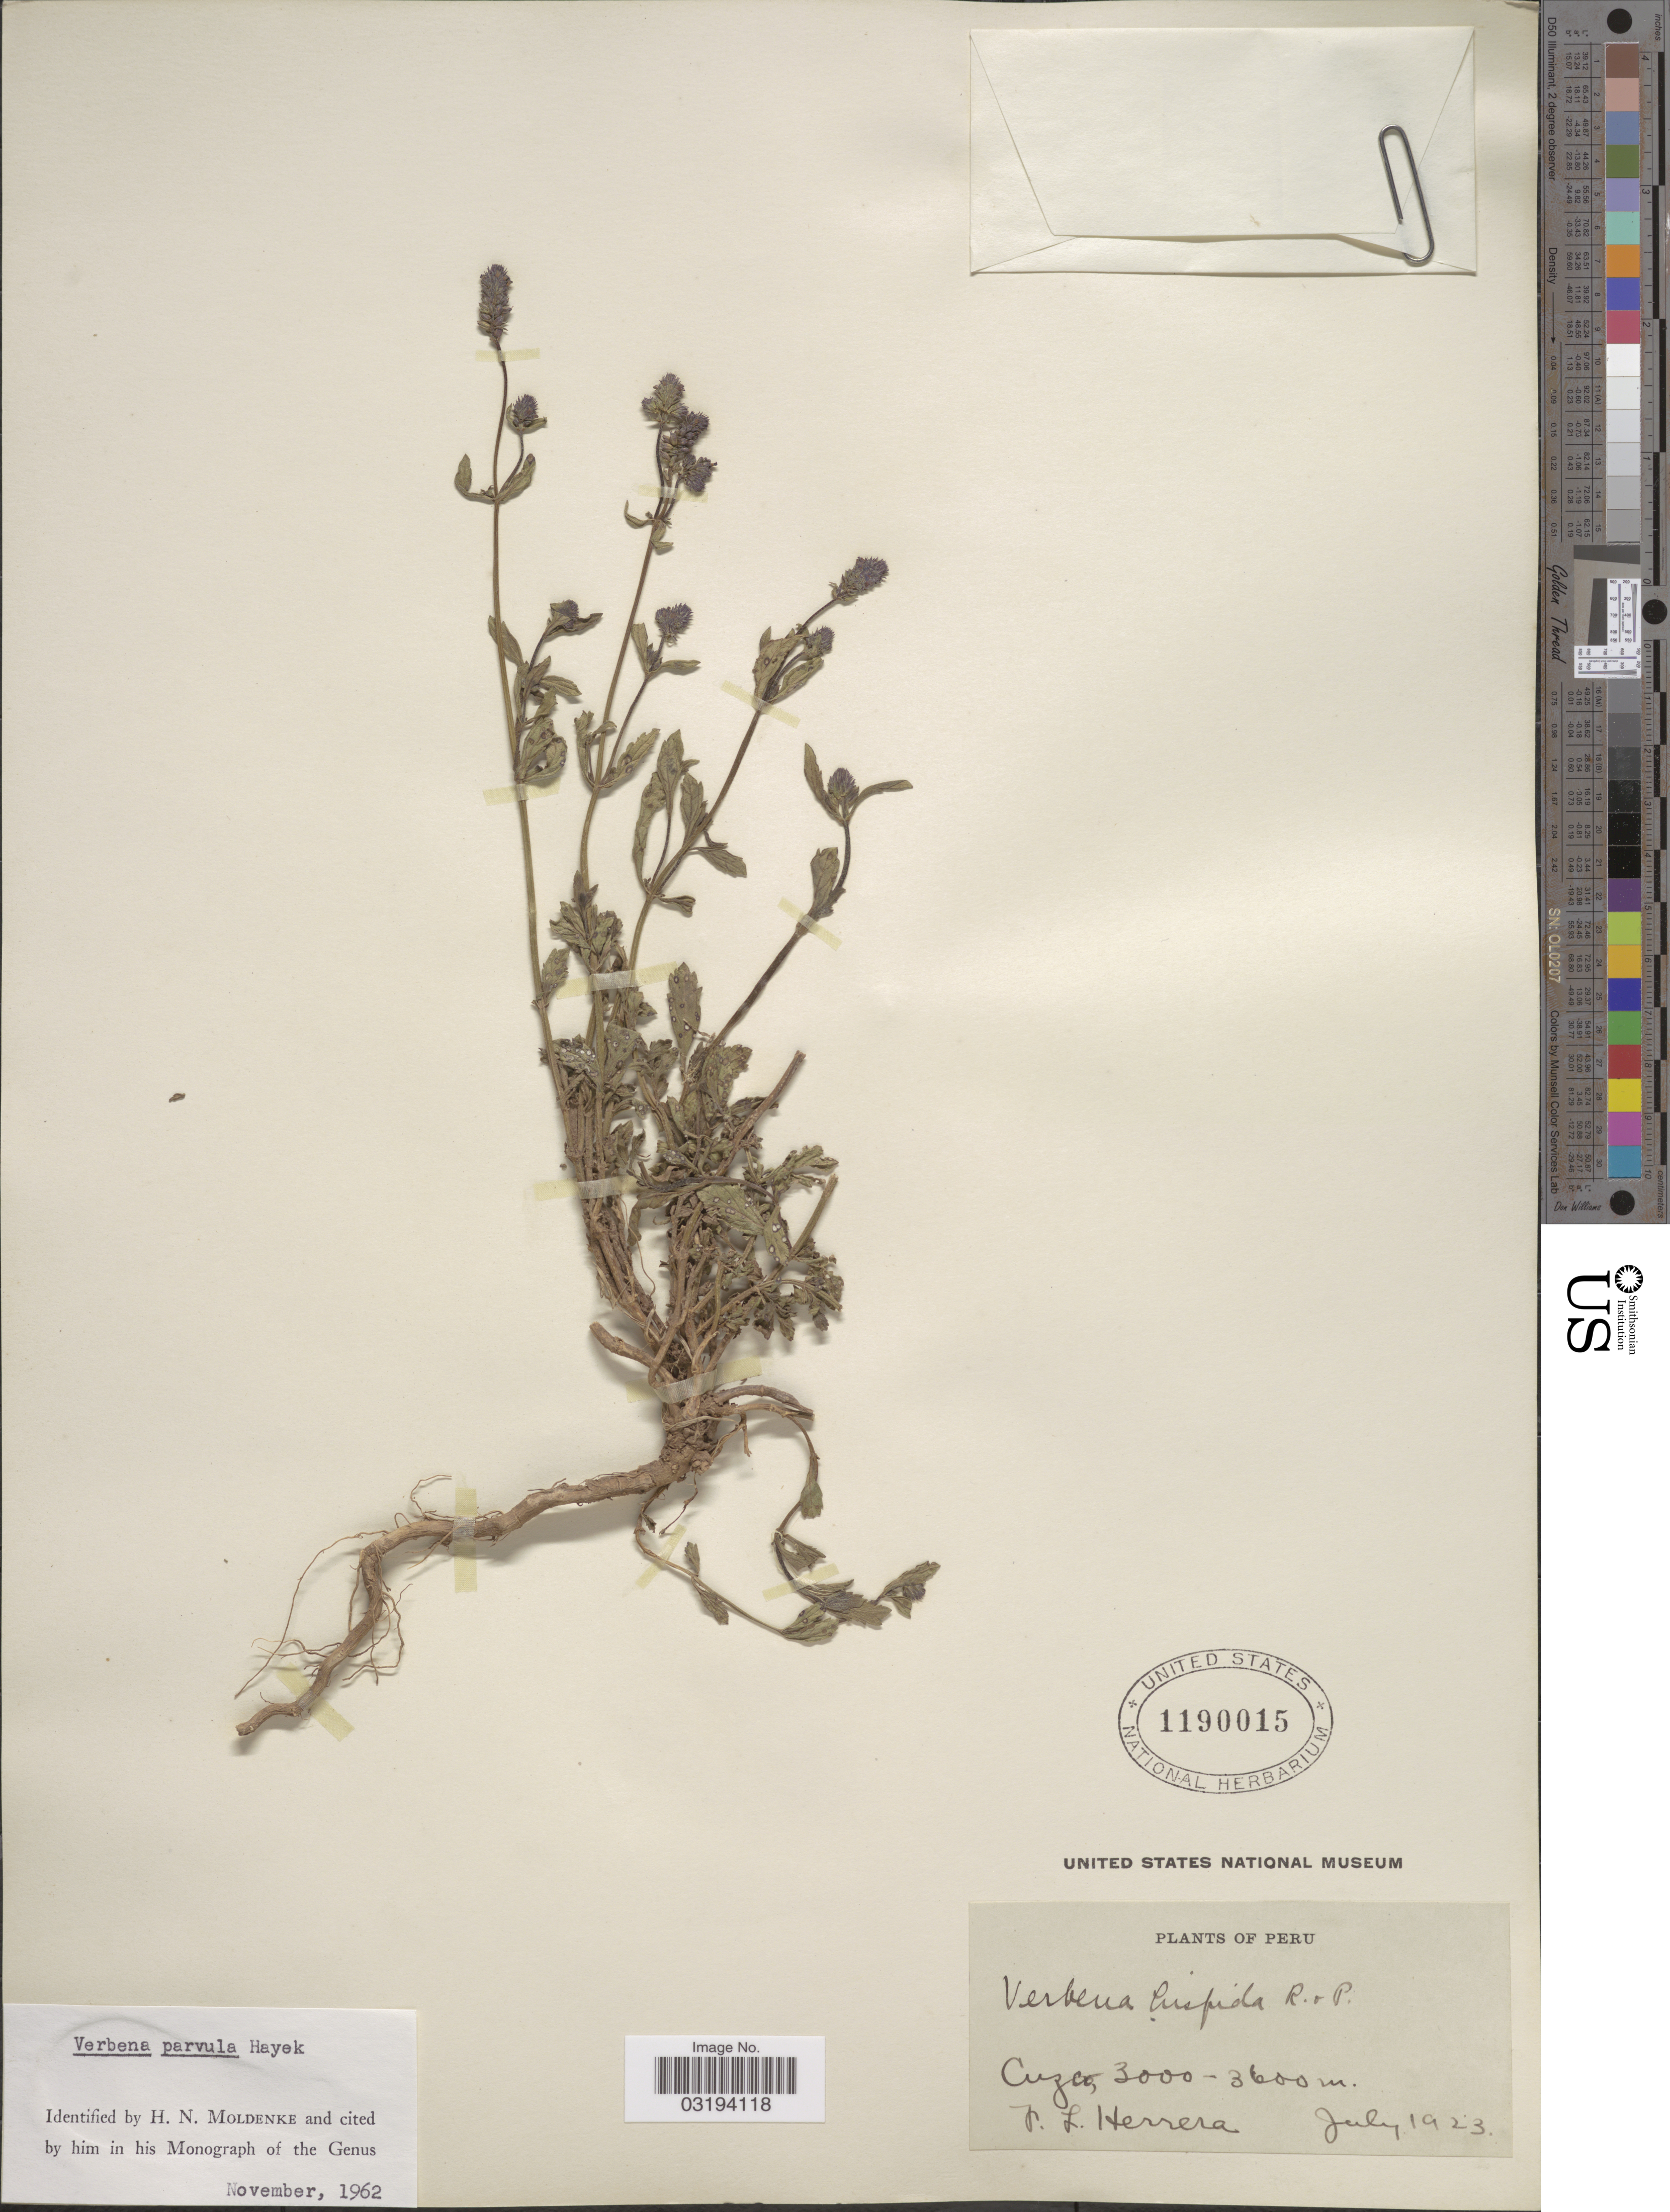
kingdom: Plantae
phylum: Tracheophyta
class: Magnoliopsida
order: Lamiales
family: Verbenaceae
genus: Verbena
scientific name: Verbena parvula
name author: Hayek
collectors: F. L. Herrera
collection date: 1923-07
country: Peru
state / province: Cusco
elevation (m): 3000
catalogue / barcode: US 1190015